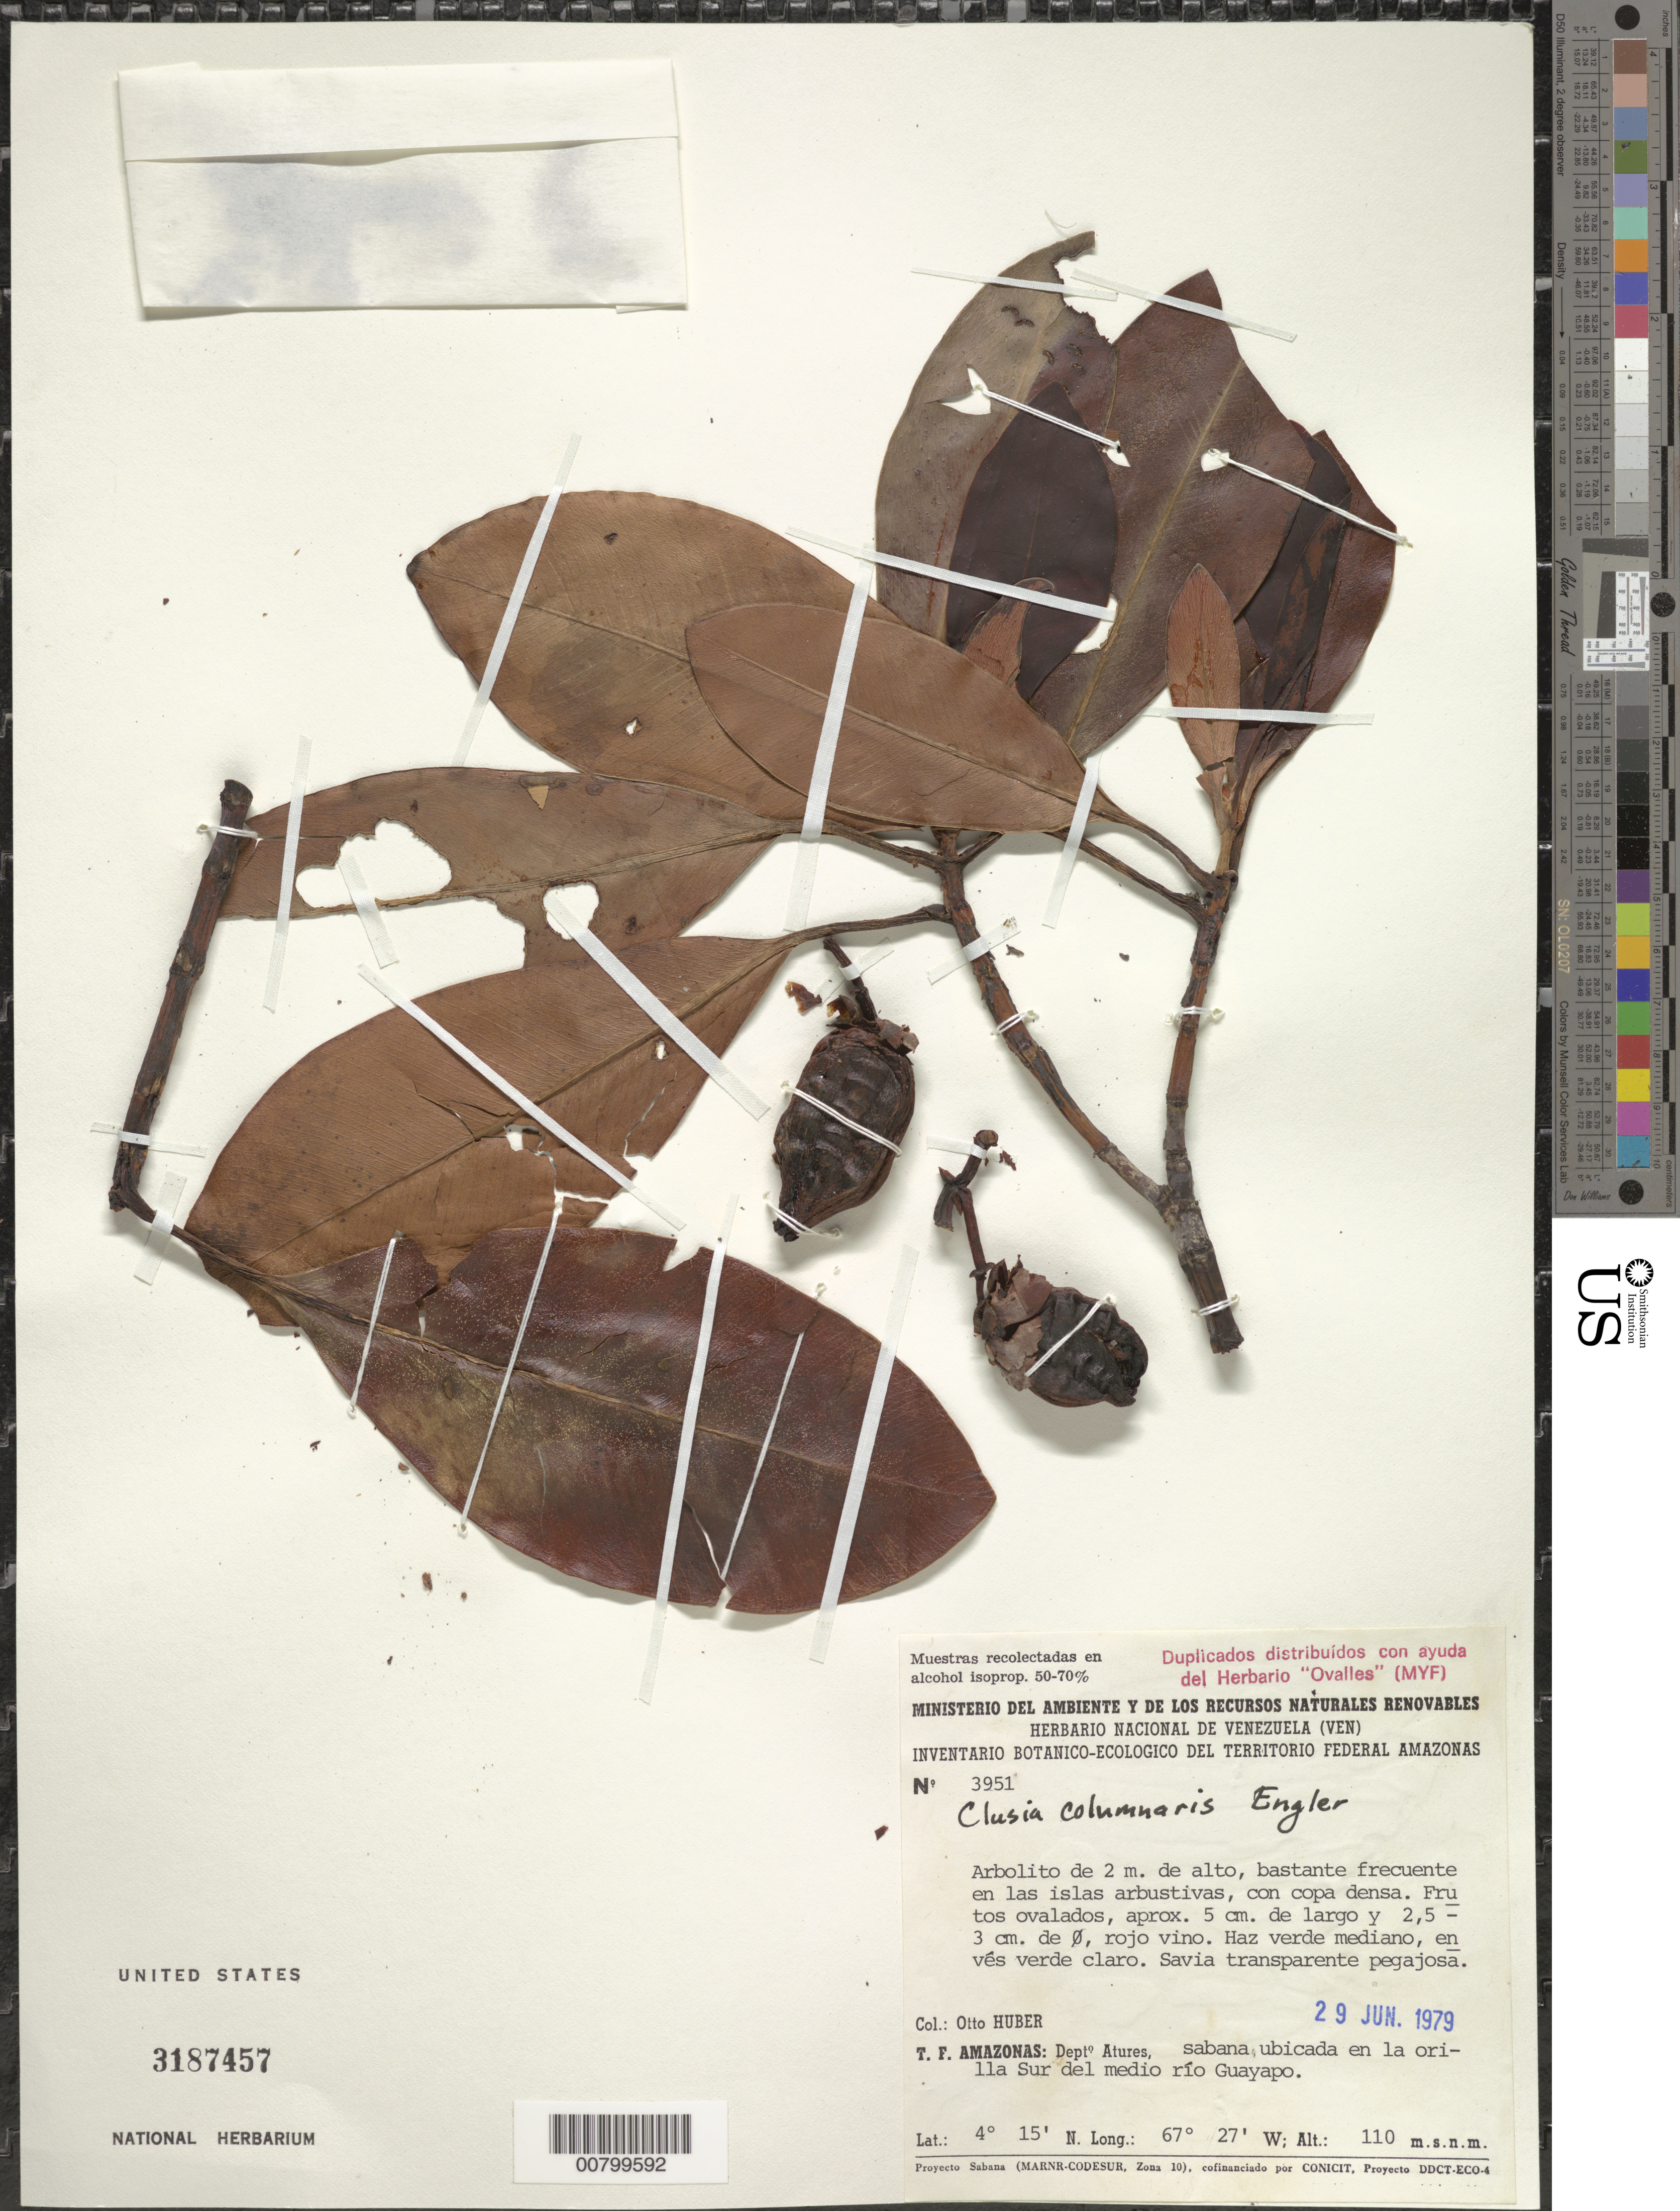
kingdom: Plantae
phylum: Tracheophyta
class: Magnoliopsida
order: Malpighiales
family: Clusiaceae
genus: Clusia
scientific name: Clusia columnaris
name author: Engl.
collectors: O. Huber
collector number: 3951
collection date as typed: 29-Jun-79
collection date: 1979-06-29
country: Venezuela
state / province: Amazonas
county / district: Atures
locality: Medio Río Guayapo, S of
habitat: Sabana ubicada en la orilla; en isla arbustiva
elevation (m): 110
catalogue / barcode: US 3187457